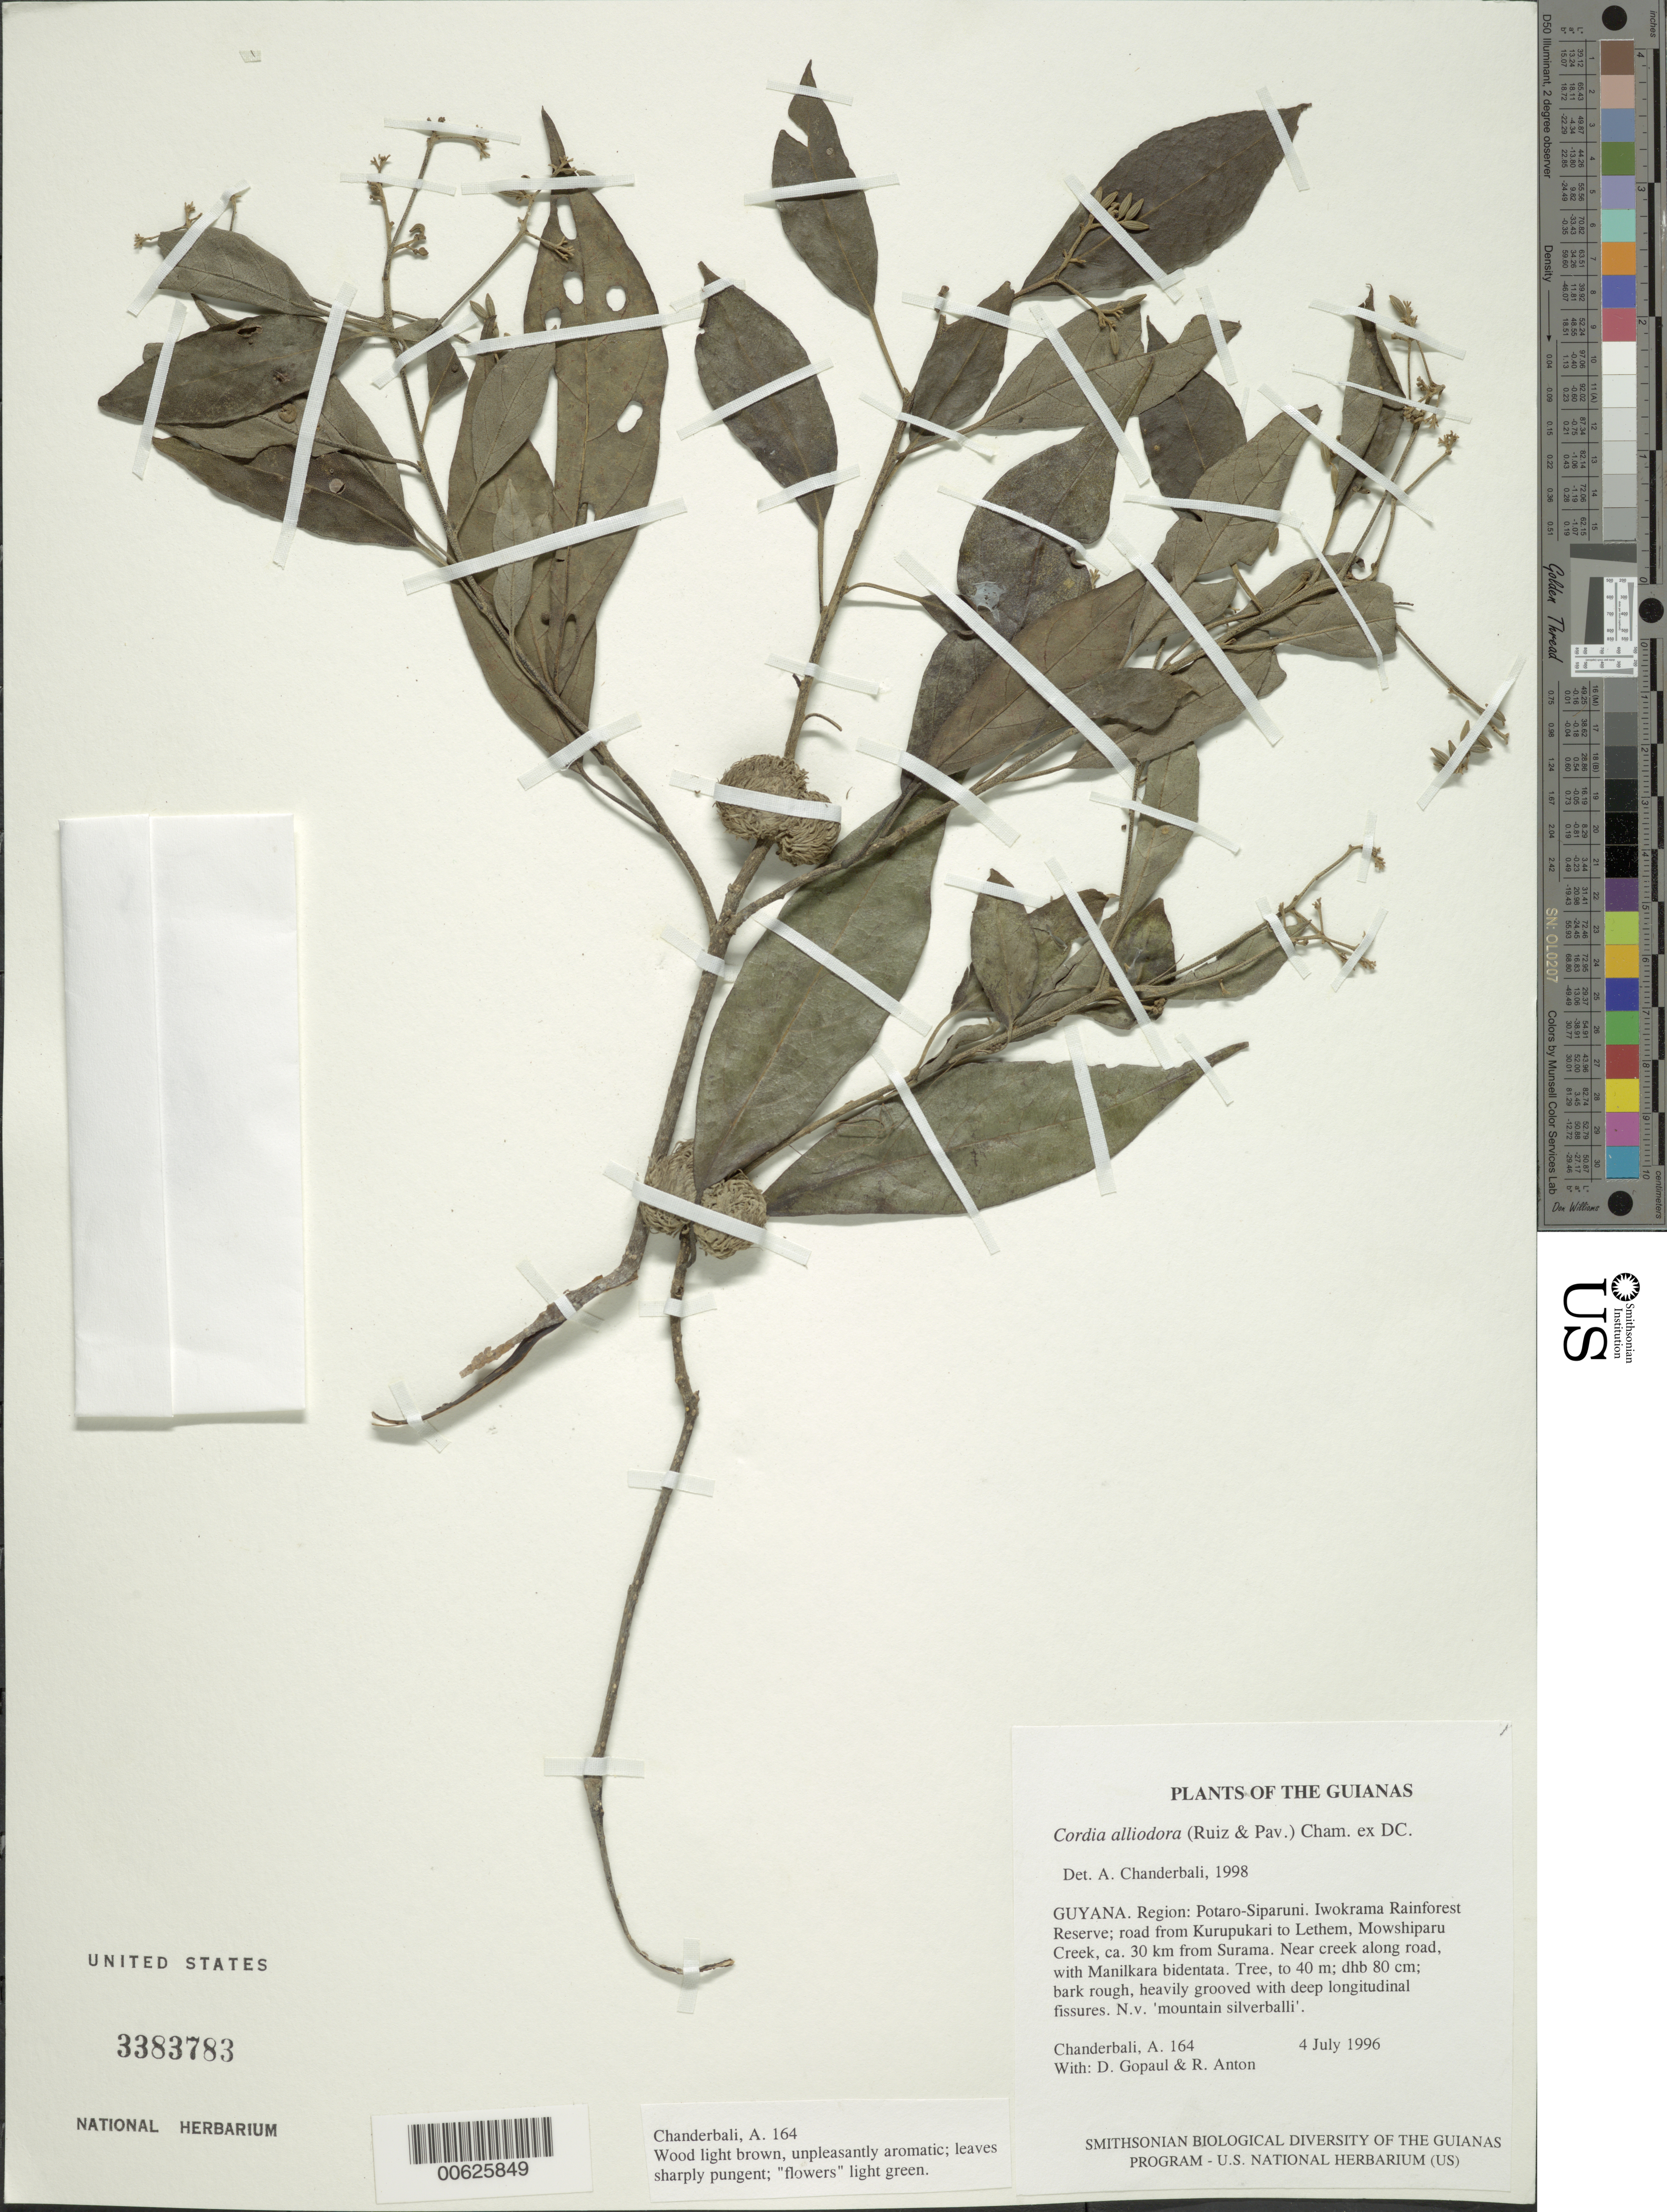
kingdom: Plantae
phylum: Tracheophyta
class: Magnoliopsida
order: Boraginales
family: Cordiaceae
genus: Cordia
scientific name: Cordia alliodora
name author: (Ruiz & Pav.) Oken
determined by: Chanderbali, Andre Shashi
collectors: A. S. Chanderbali, D. Gopaul & R. Anton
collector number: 164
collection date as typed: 4 July 1996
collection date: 1996-07-04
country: Guyana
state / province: Potaro-Siparuni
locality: Iwokrama Rainforest Reserve; road from Kurupukari to Lethem, Mowshiparu Creek, ca. 30 km from Surama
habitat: Near creek along road, with Manilkara bidentata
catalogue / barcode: US 3383783